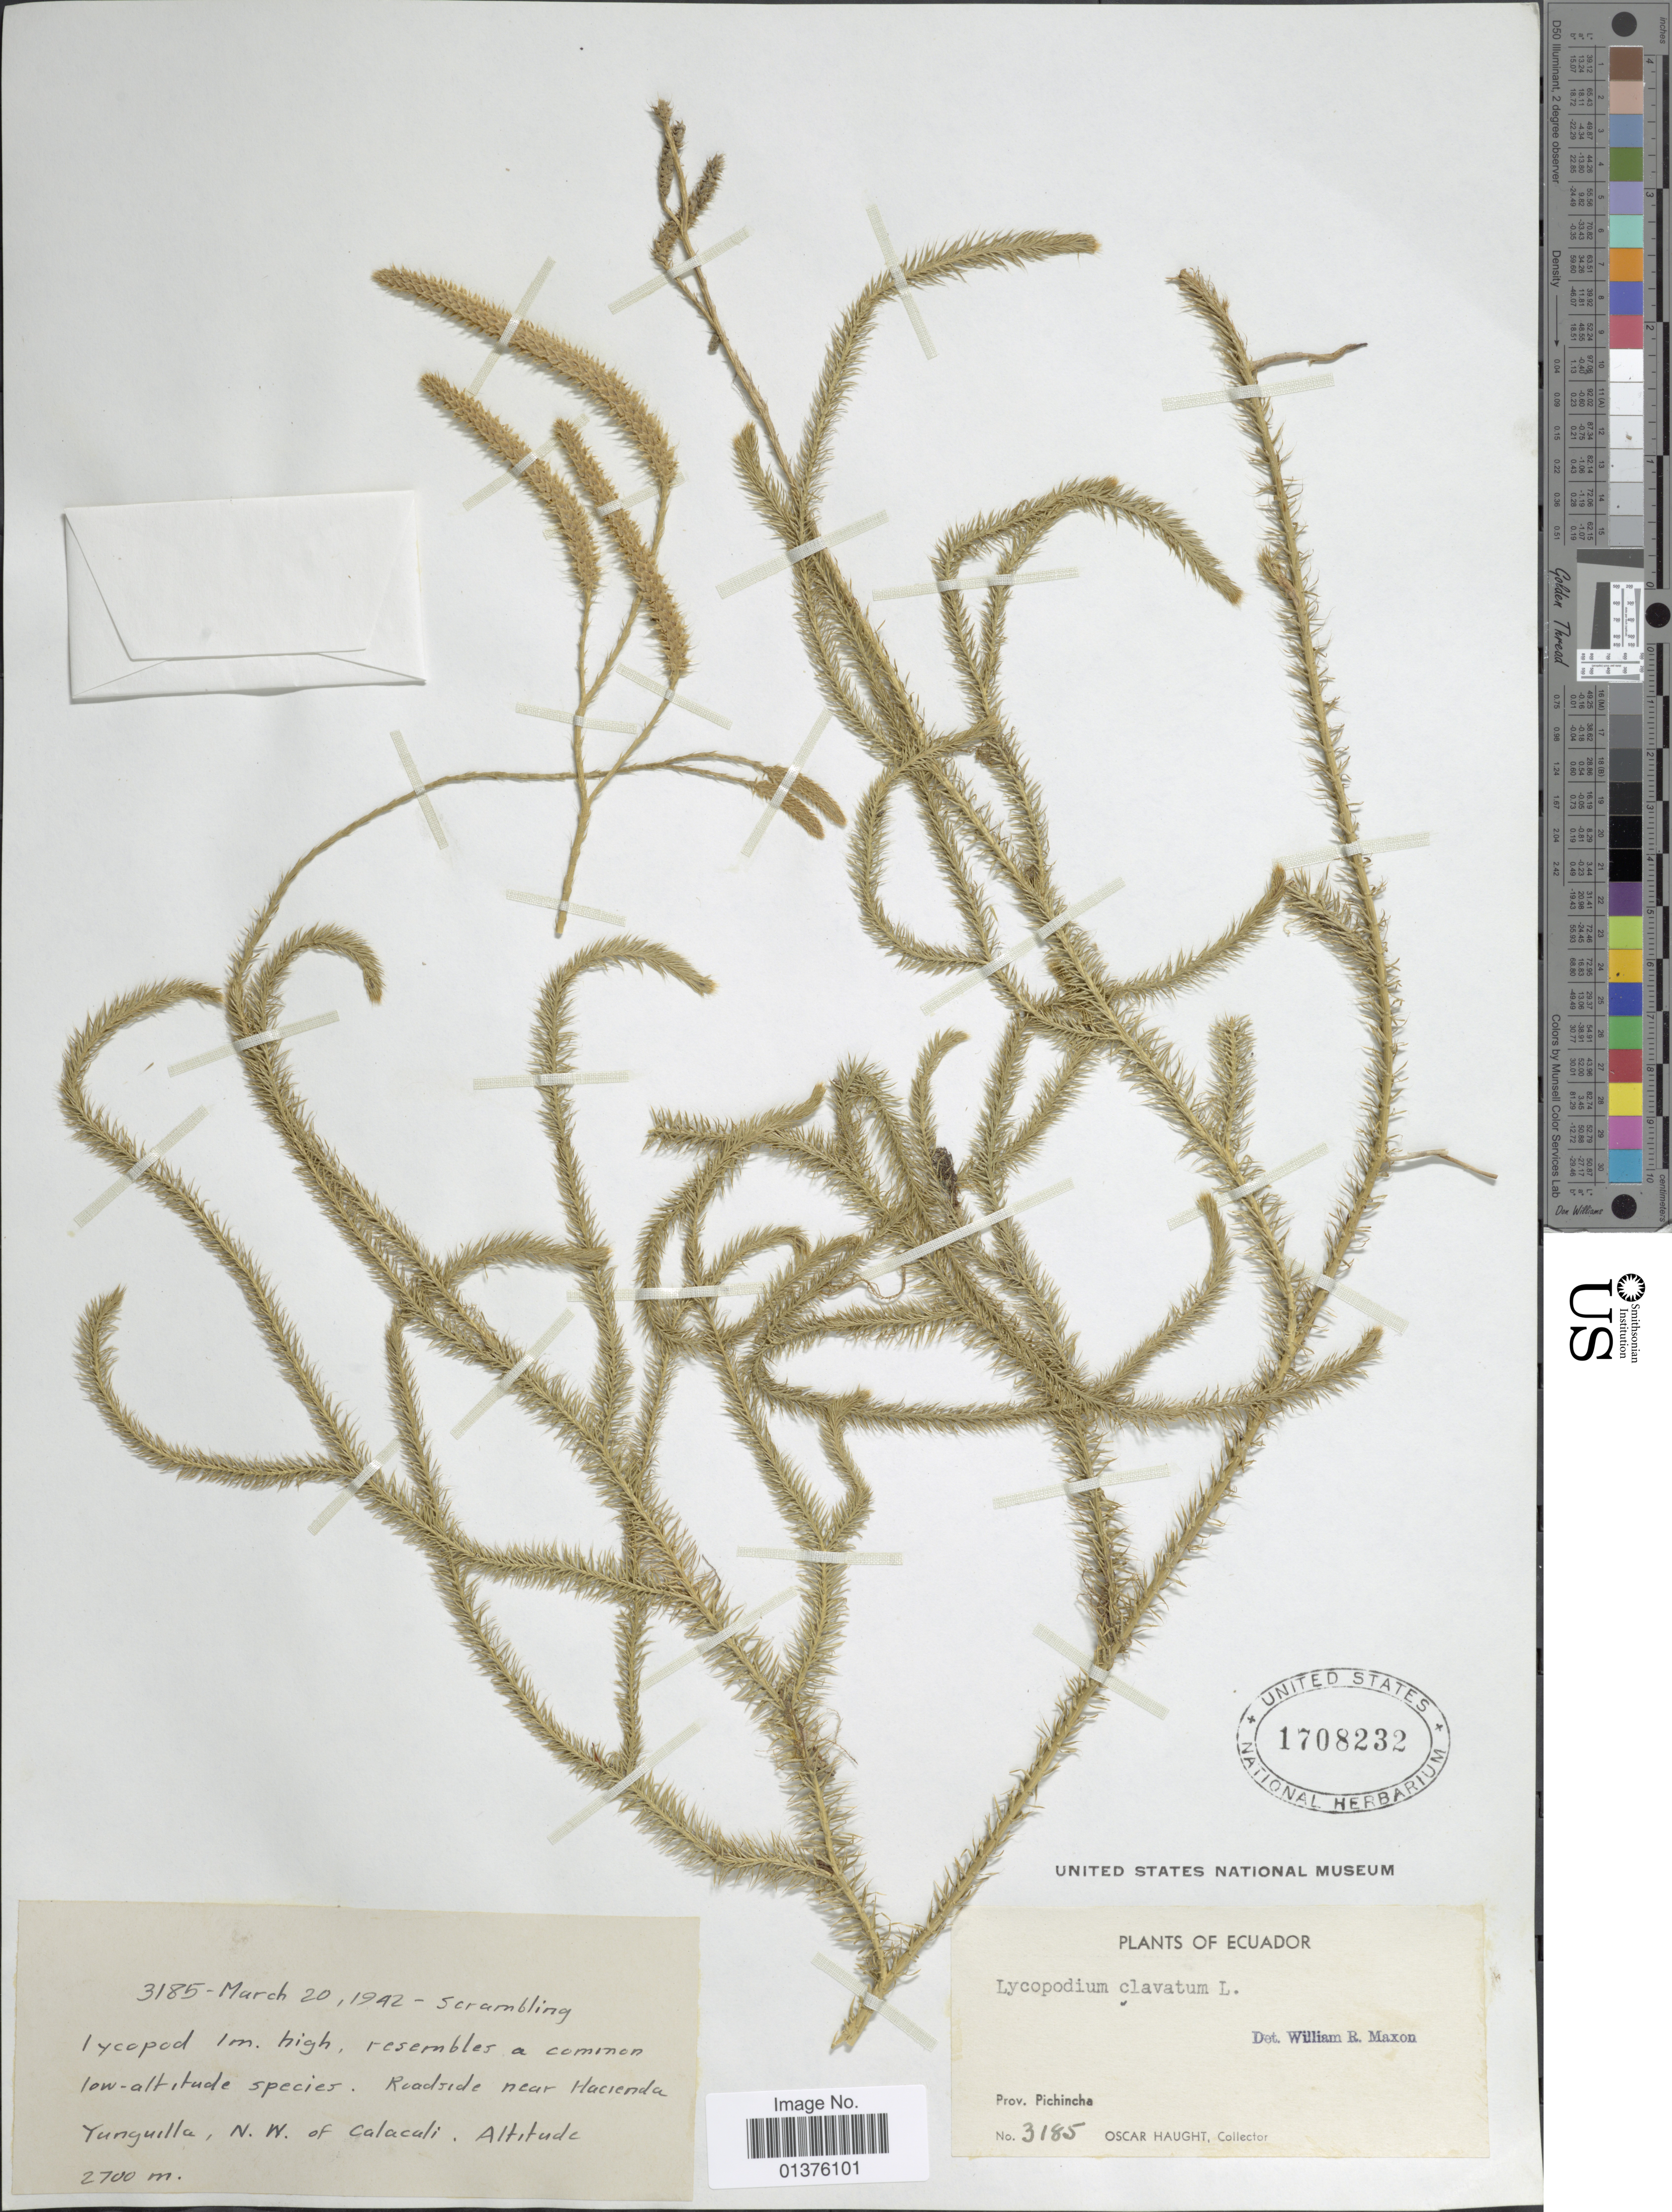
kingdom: Plantae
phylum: Tracheophyta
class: Lycopodiopsida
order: Lycopodiales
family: Lycopodiaceae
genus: Lycopodium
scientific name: Lycopodium clavatum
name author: L.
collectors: O. L. Haught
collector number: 3185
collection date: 1942-03-20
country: Ecuador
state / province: Pichincha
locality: Roadside near Hacienda Yunguilla, N.W. of Calaculi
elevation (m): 2700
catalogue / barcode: US 1708232